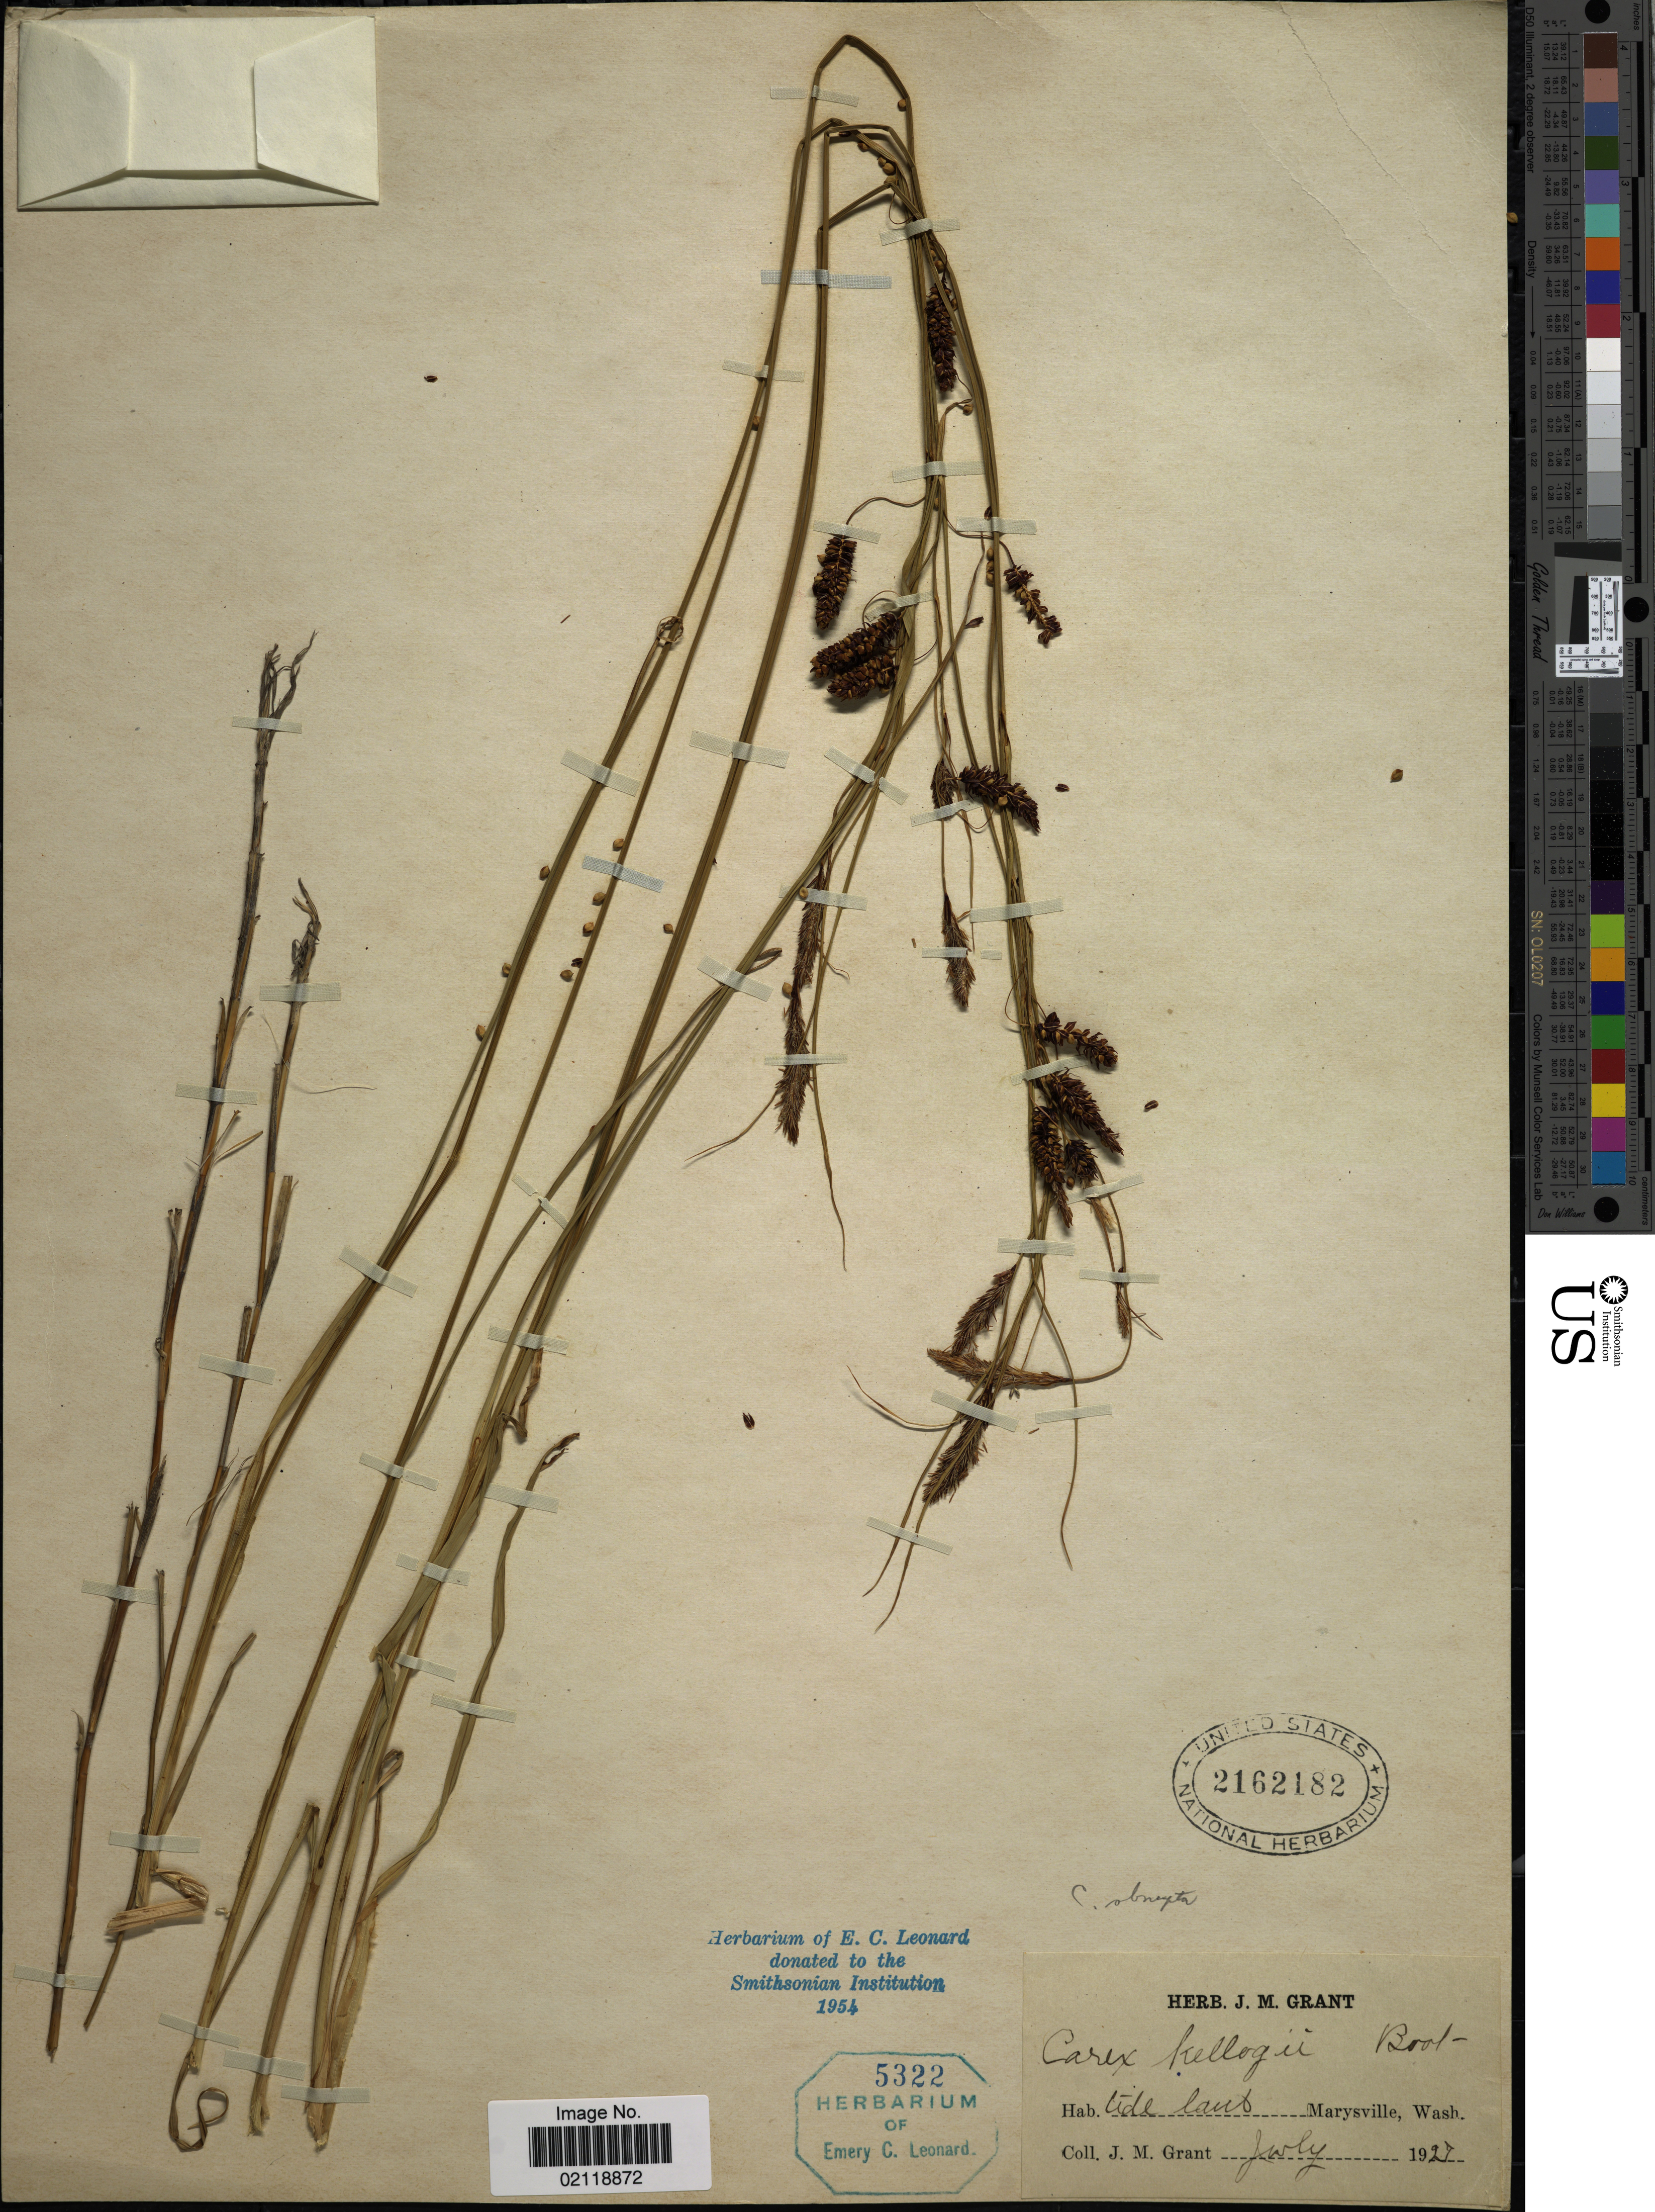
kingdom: Plantae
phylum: Tracheophyta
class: Liliopsida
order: Poales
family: Cyperaceae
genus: Carex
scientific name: Carex kelloggii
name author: W. Boott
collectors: J. M. Grant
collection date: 1927-07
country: United States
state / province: Washington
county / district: Snohomish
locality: Tide land, Marysville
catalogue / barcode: US 2162182